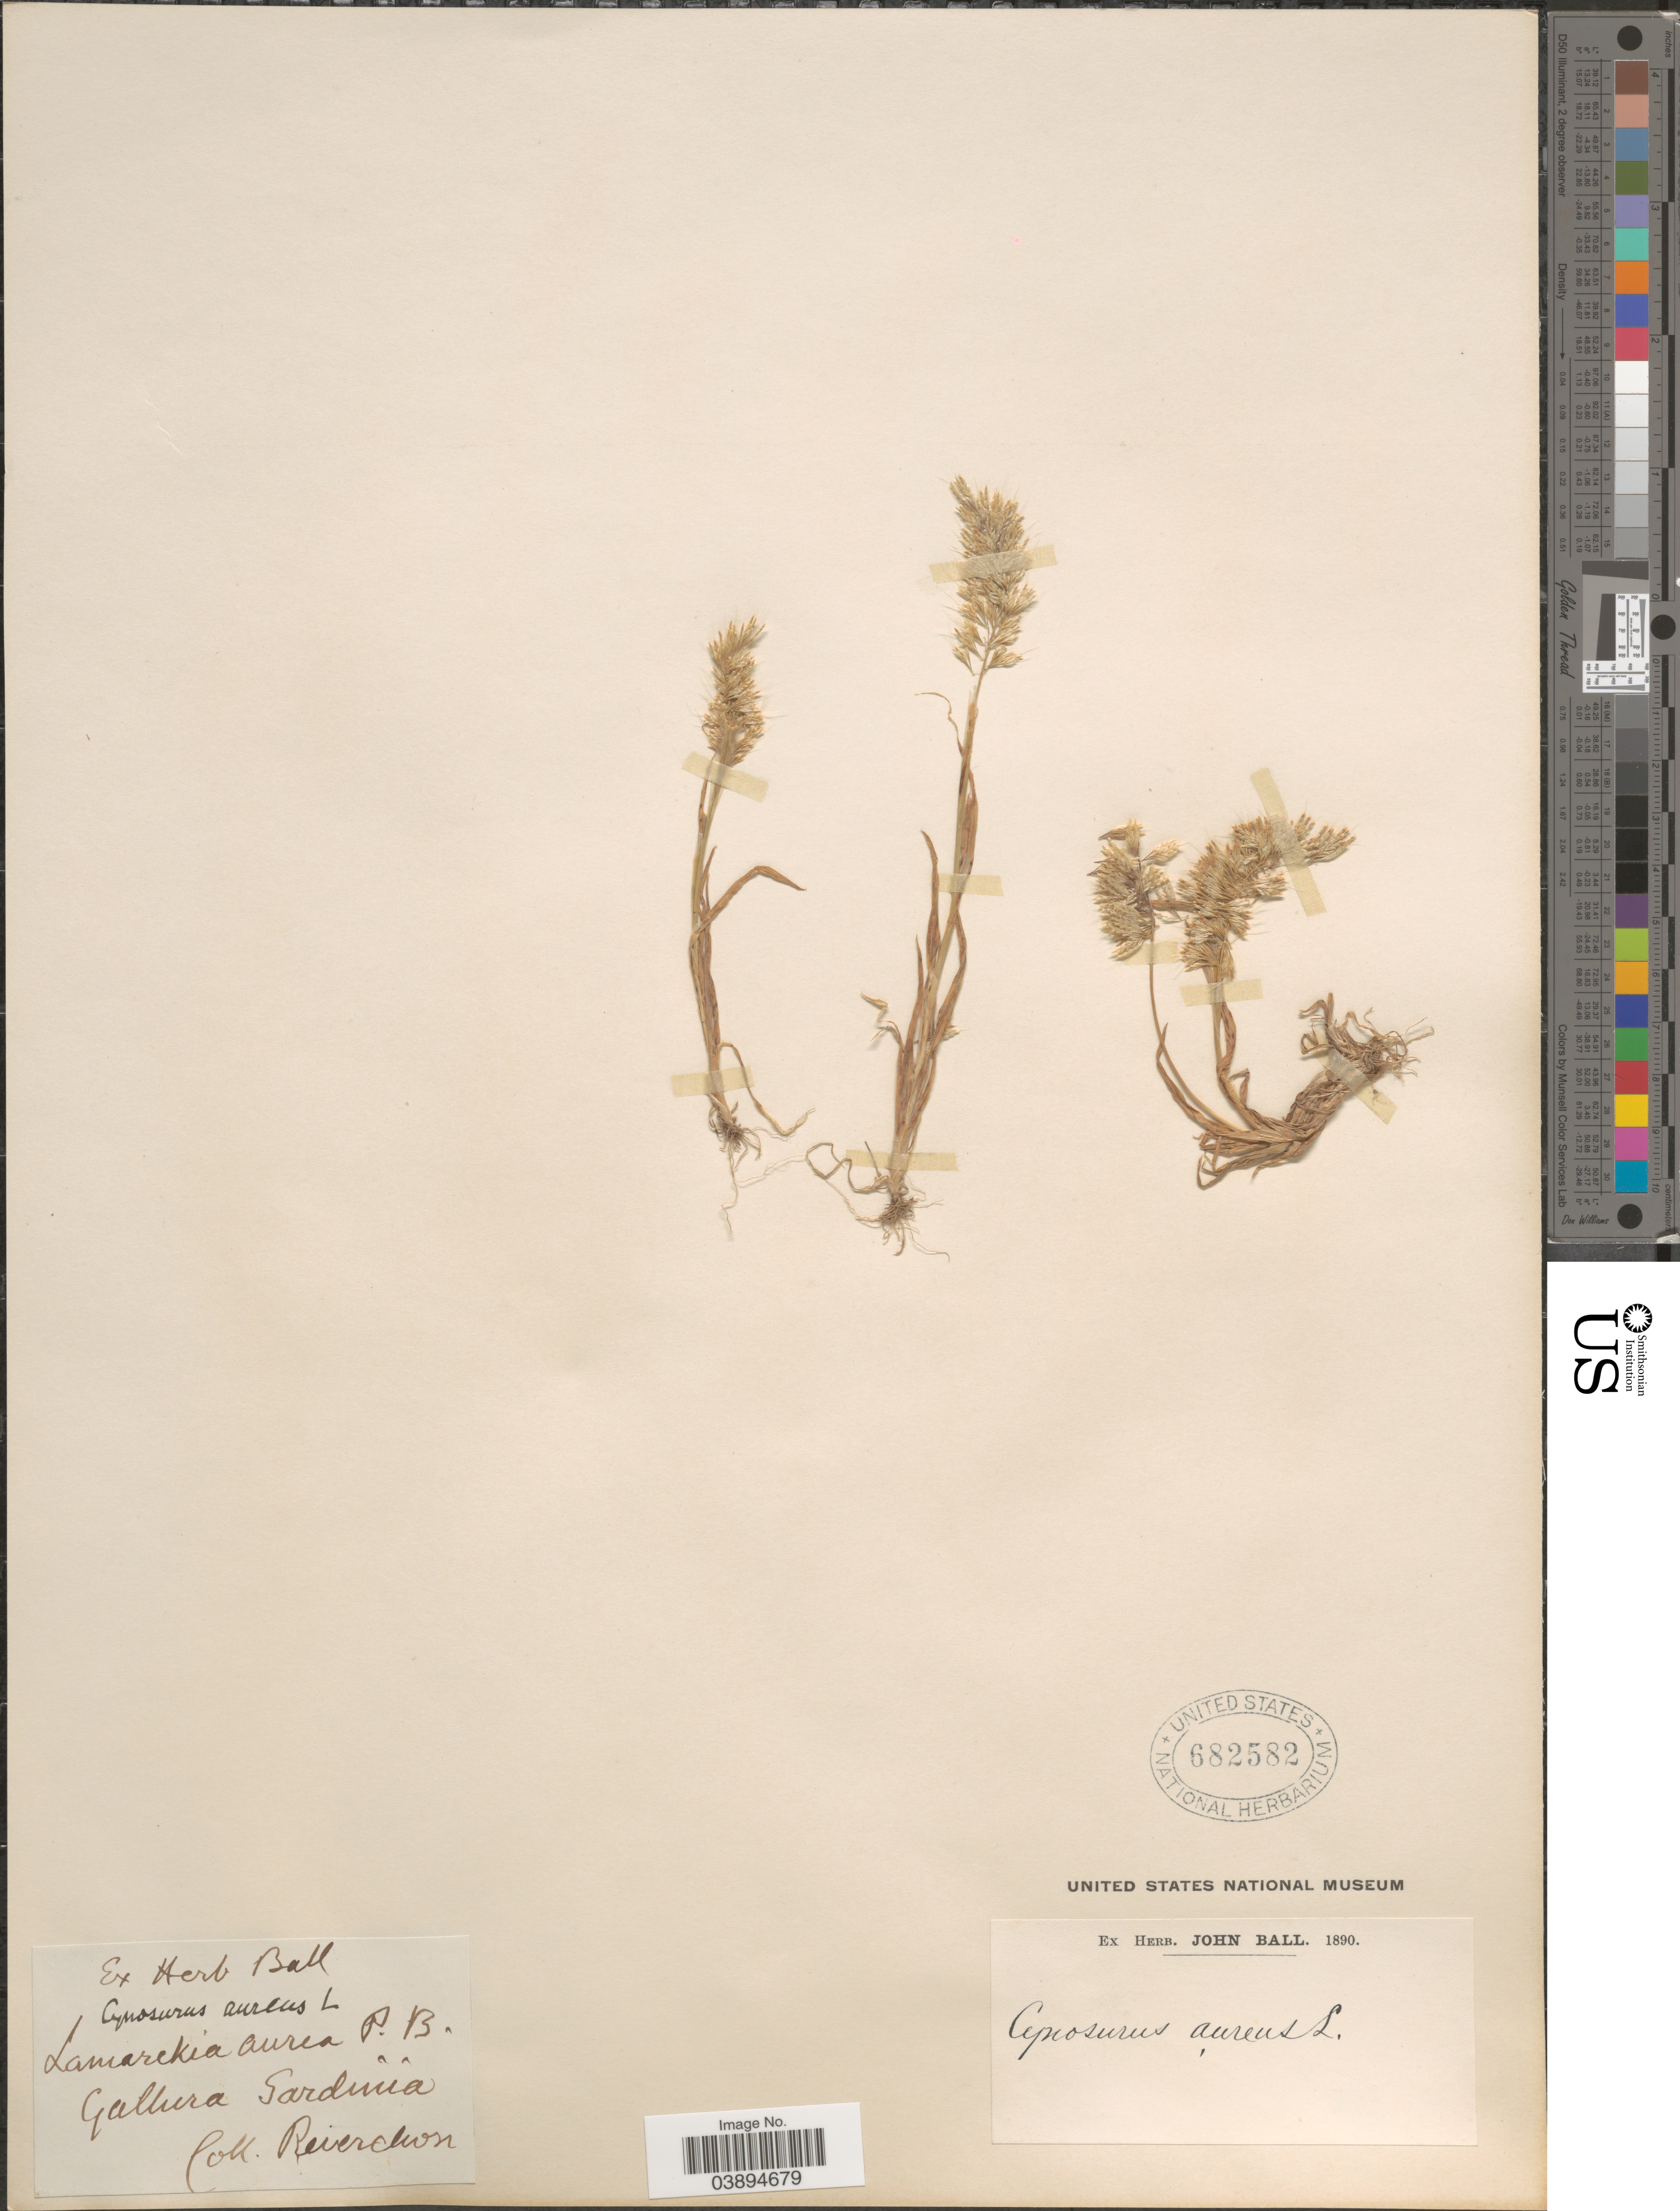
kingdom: Plantae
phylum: Tracheophyta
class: Liliopsida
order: Poales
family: Poaceae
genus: Lamarckia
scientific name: Lamarckia aurea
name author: (L.) Moench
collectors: -. Reverchon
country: Italy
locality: Gallura Sardinia.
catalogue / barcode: US 682582